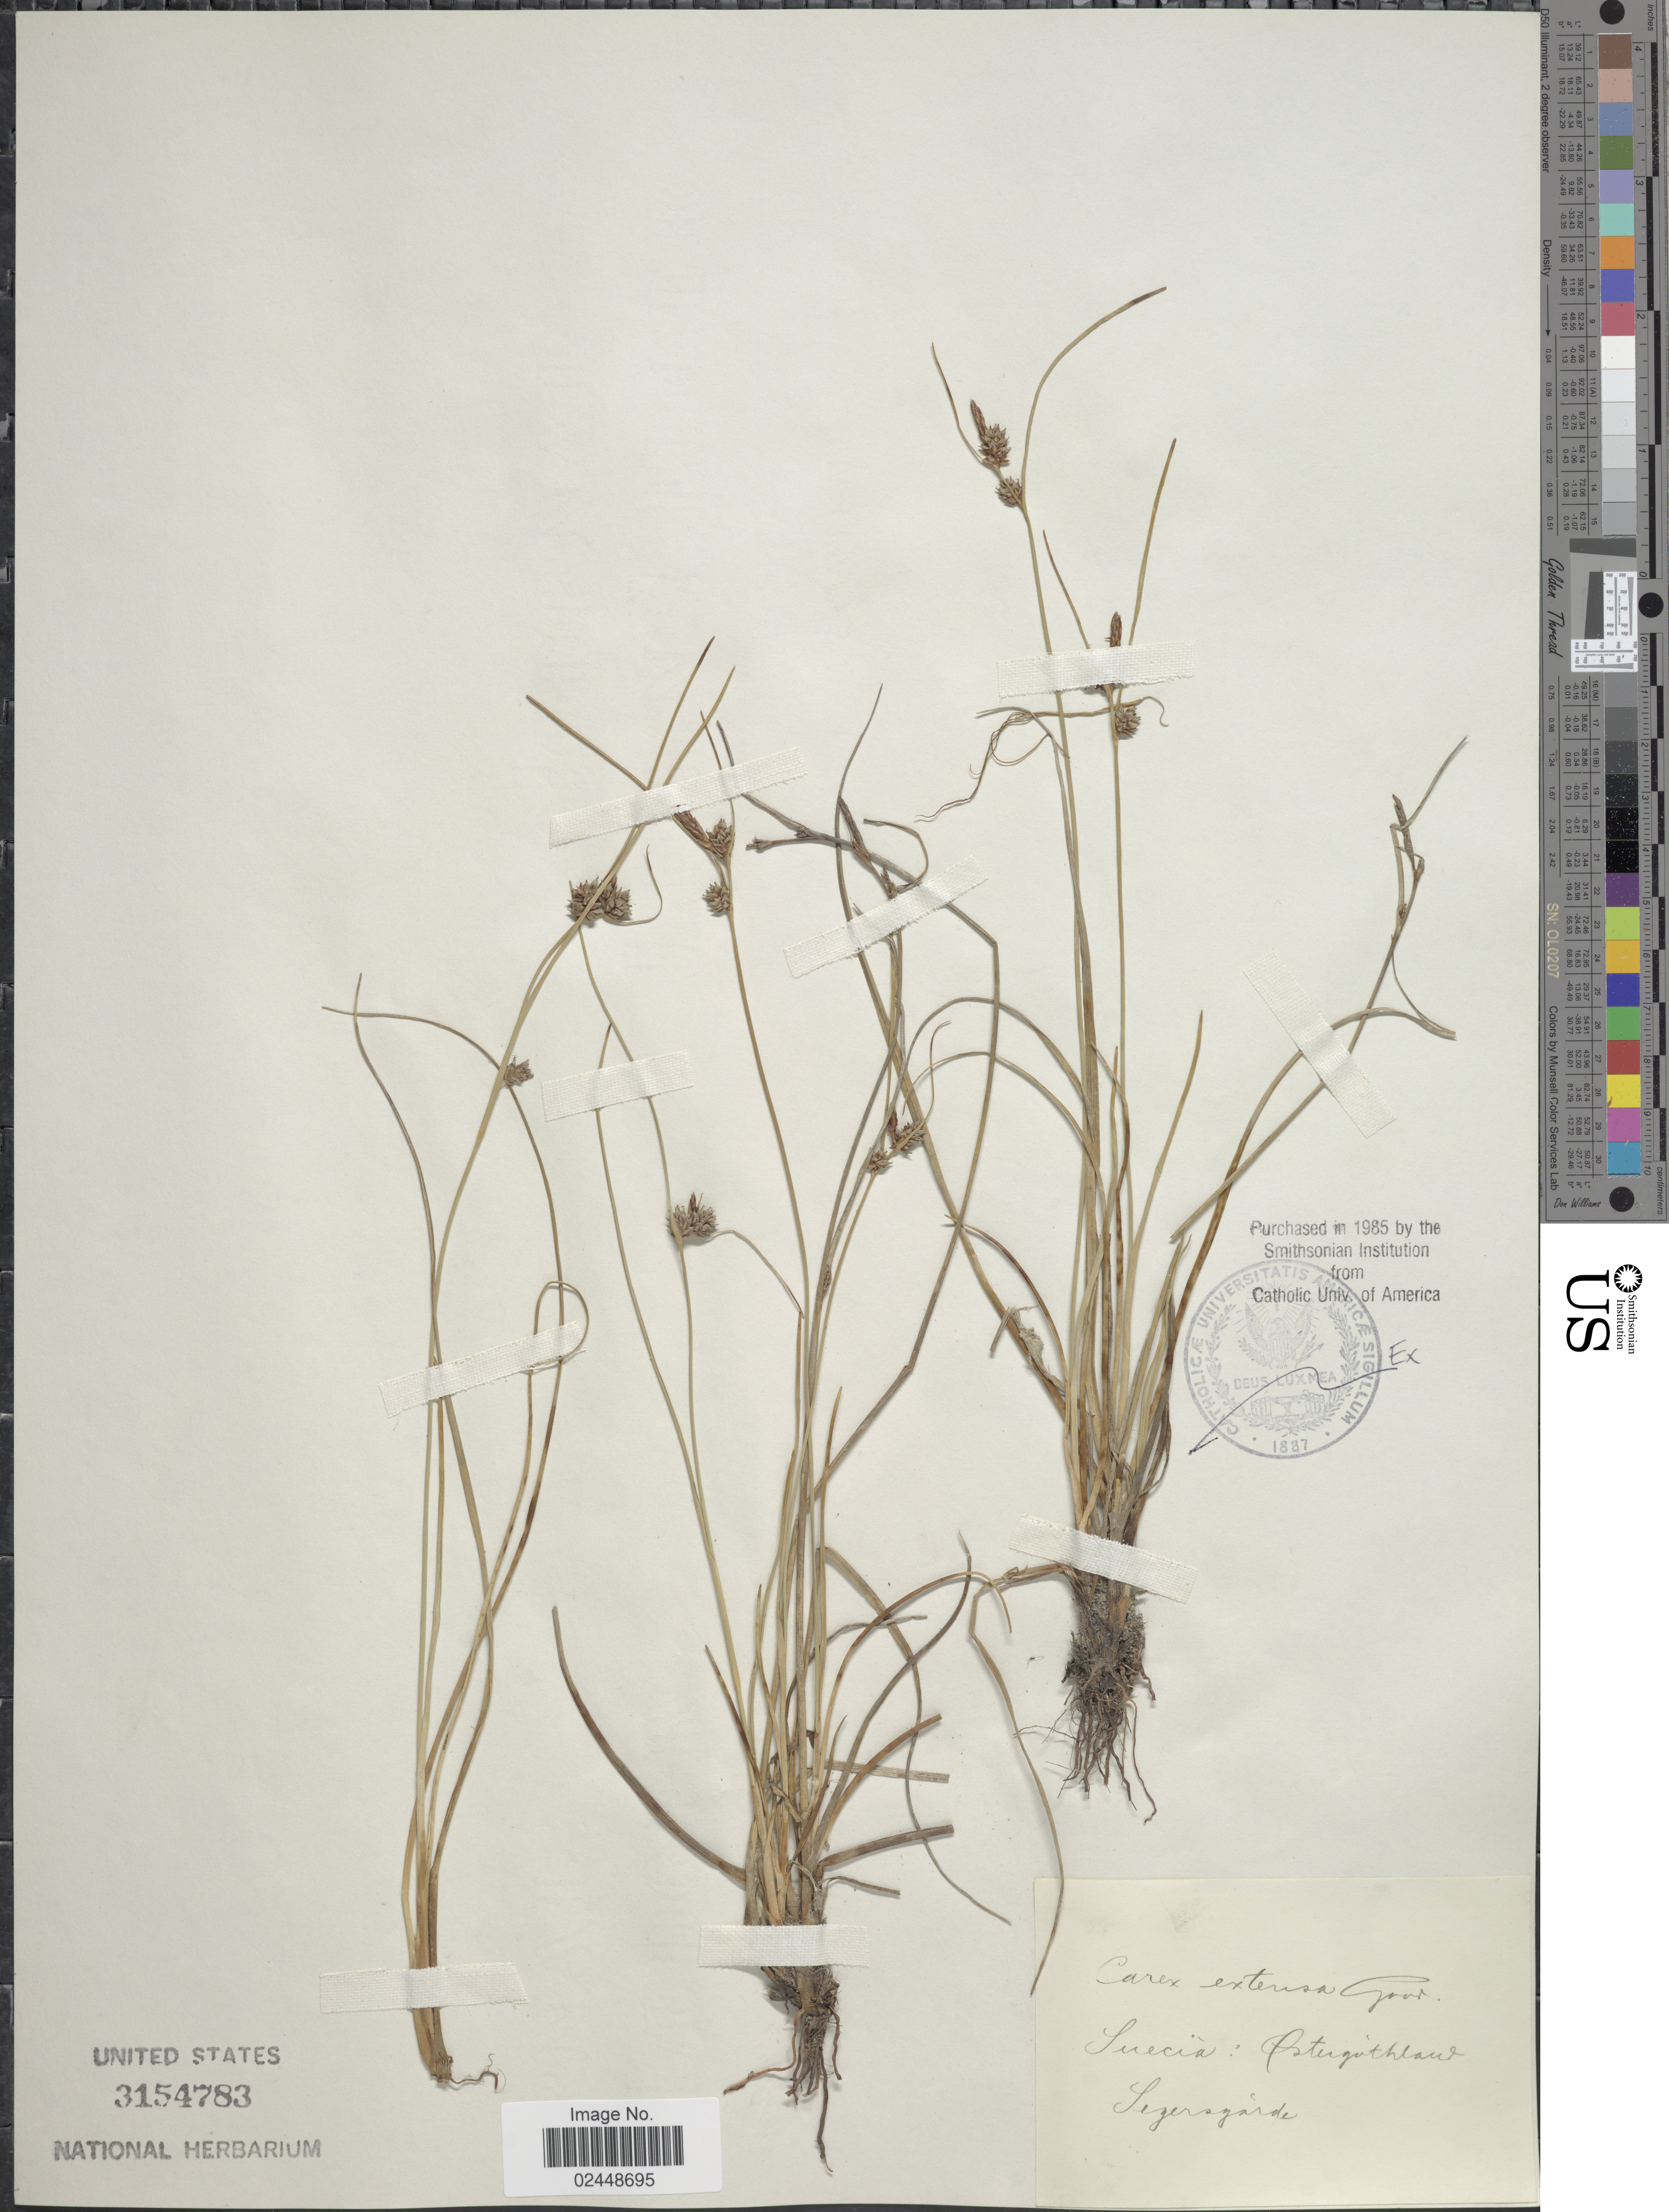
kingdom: Plantae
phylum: Tracheophyta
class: Liliopsida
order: Poales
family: Cyperaceae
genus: Carex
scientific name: Carex extensa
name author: Gooden.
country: Sweden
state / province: Östergötland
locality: Suecica: Segersgärde.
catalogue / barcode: US 3154783